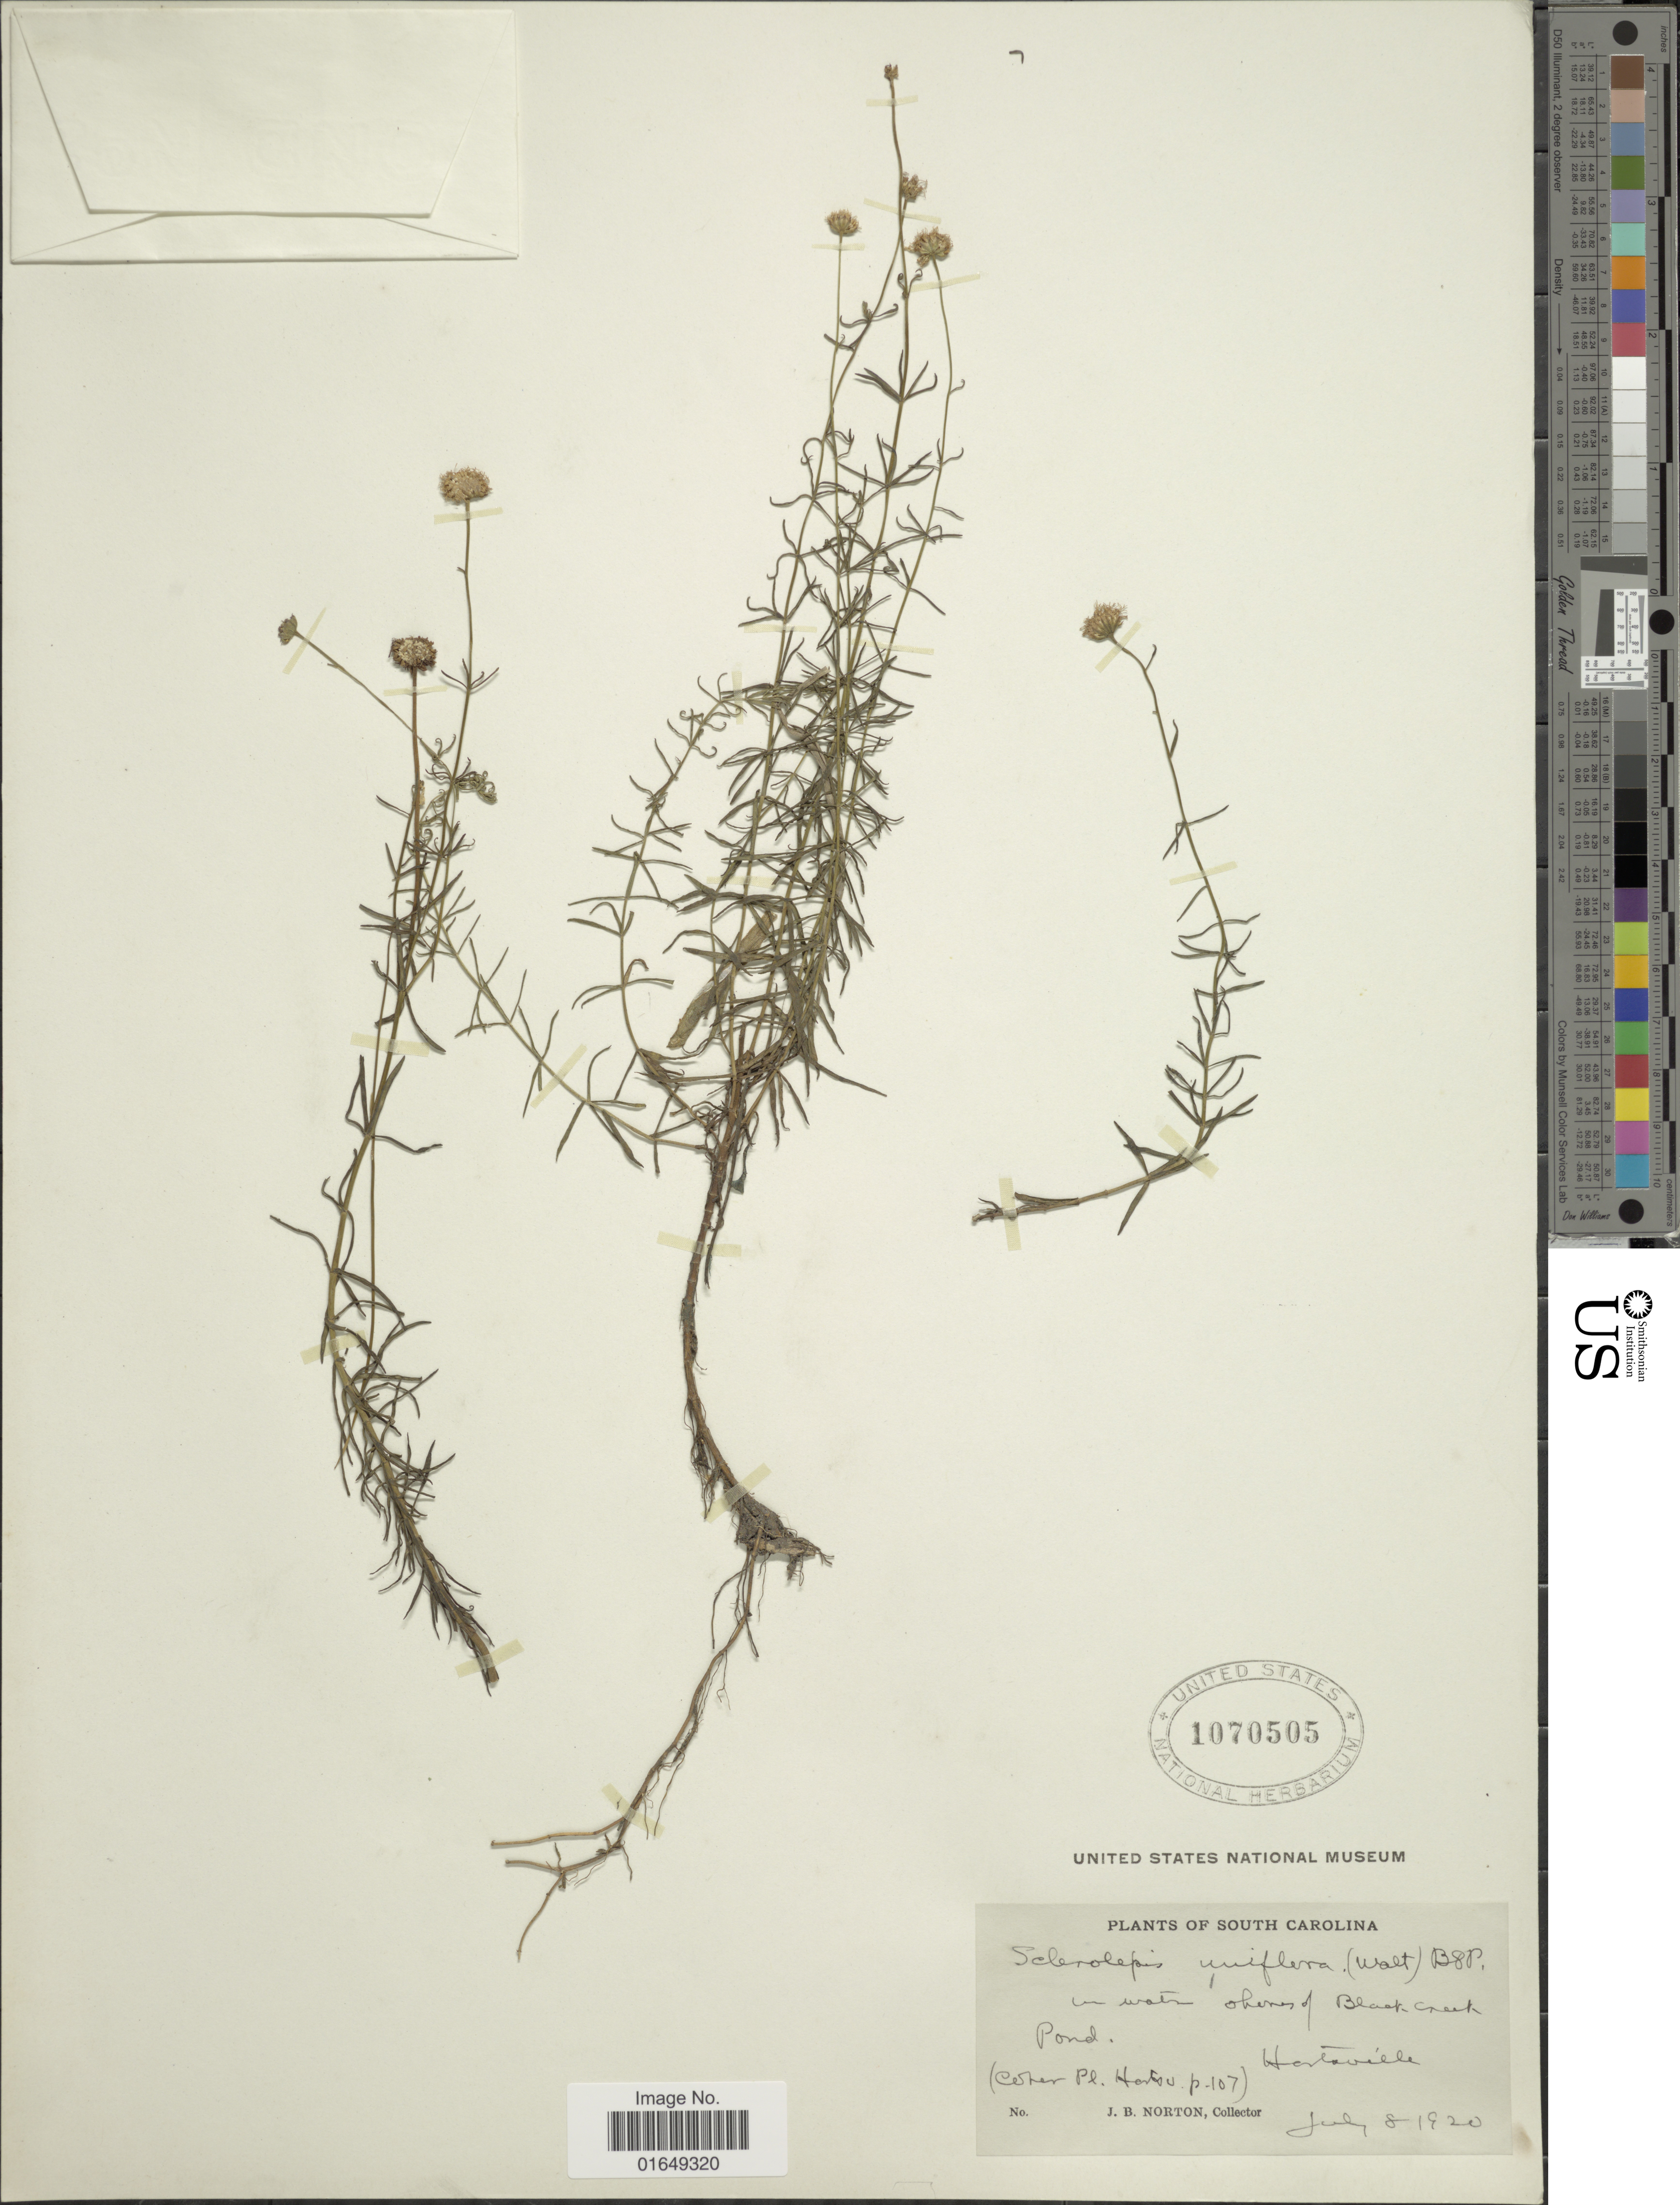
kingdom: Plantae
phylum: Tracheophyta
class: Magnoliopsida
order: Asterales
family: Asteraceae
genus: Sclerolepis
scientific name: Sclerolepis uniflora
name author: (Walter) Britton et al.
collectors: J. B. Norton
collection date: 1920-07-08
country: United States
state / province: South Carolina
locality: In water shores of Black Creek Pond, Hartsville.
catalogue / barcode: US 1070505